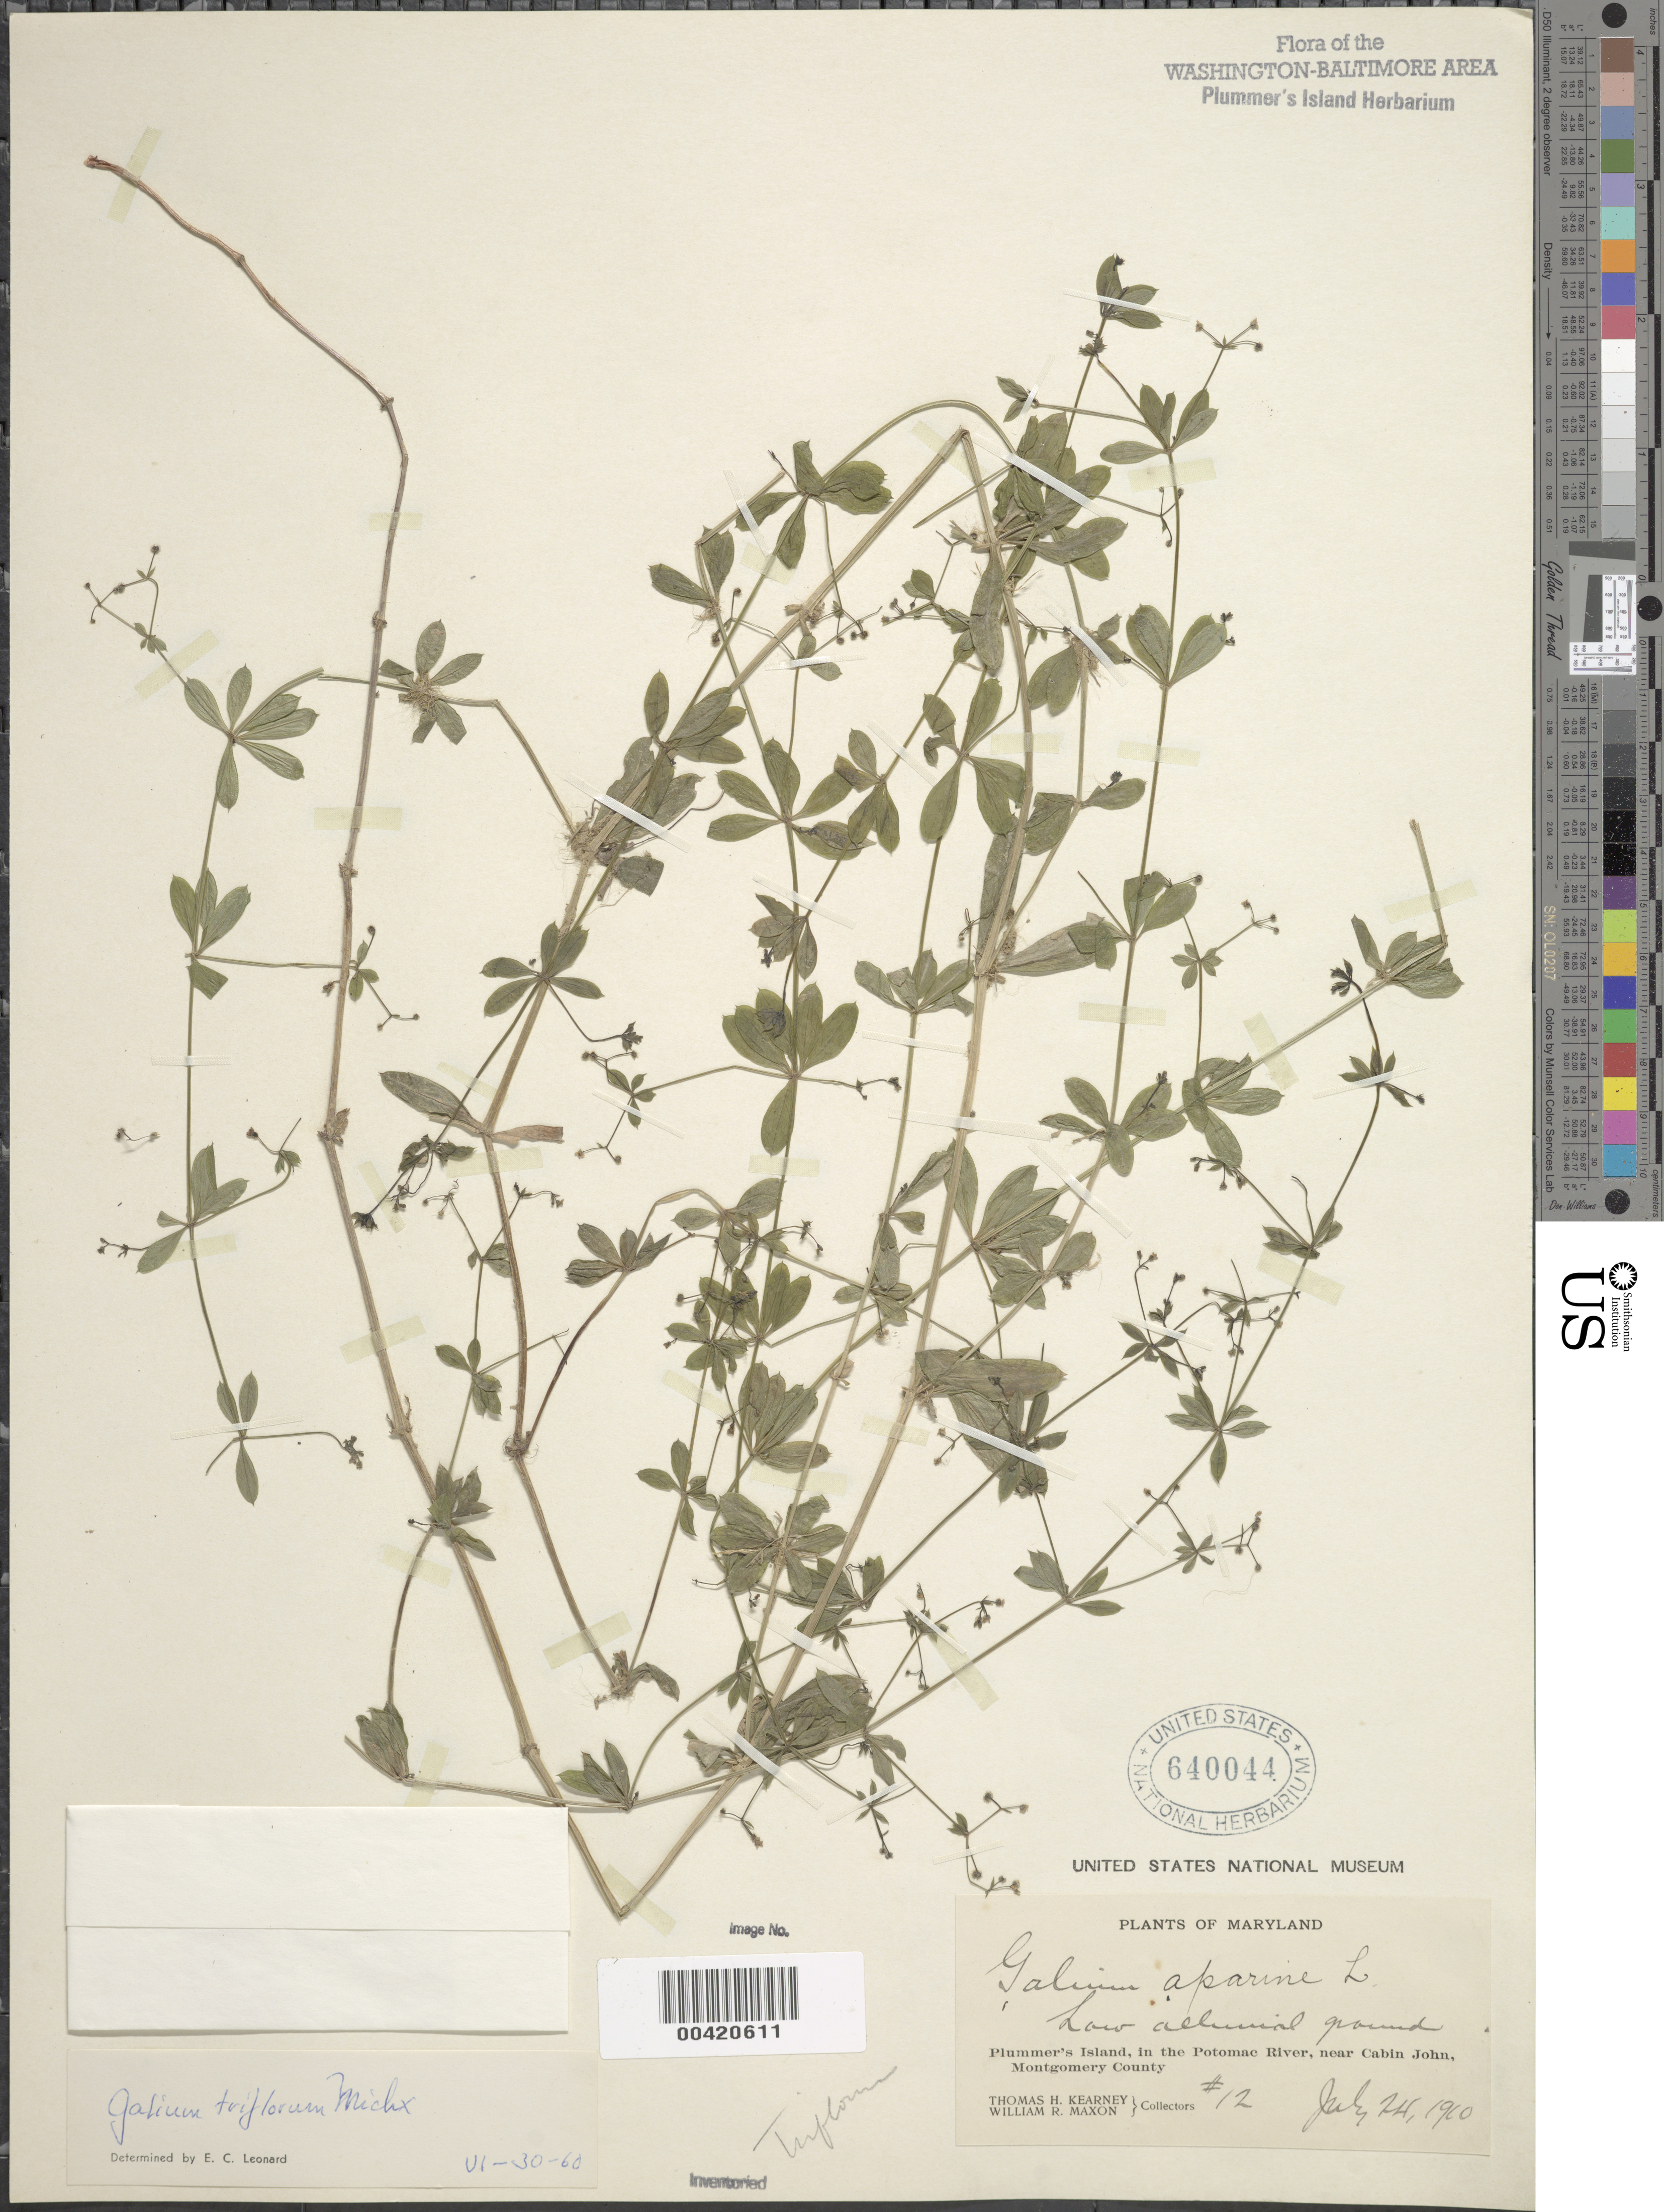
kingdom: Plantae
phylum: Tracheophyta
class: Magnoliopsida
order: Gentianales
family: Rubiaceae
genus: Galium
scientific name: Galium triflorum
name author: Michx.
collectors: T. H. Kearney & W. R. Maxon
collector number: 12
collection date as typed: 24 Jul 1910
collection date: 1910-07-24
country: United States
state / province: Maryland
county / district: Montgomery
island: Plummers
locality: Plummer's Island C. & O. Canal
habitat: Low alluvialground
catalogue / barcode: US 640044